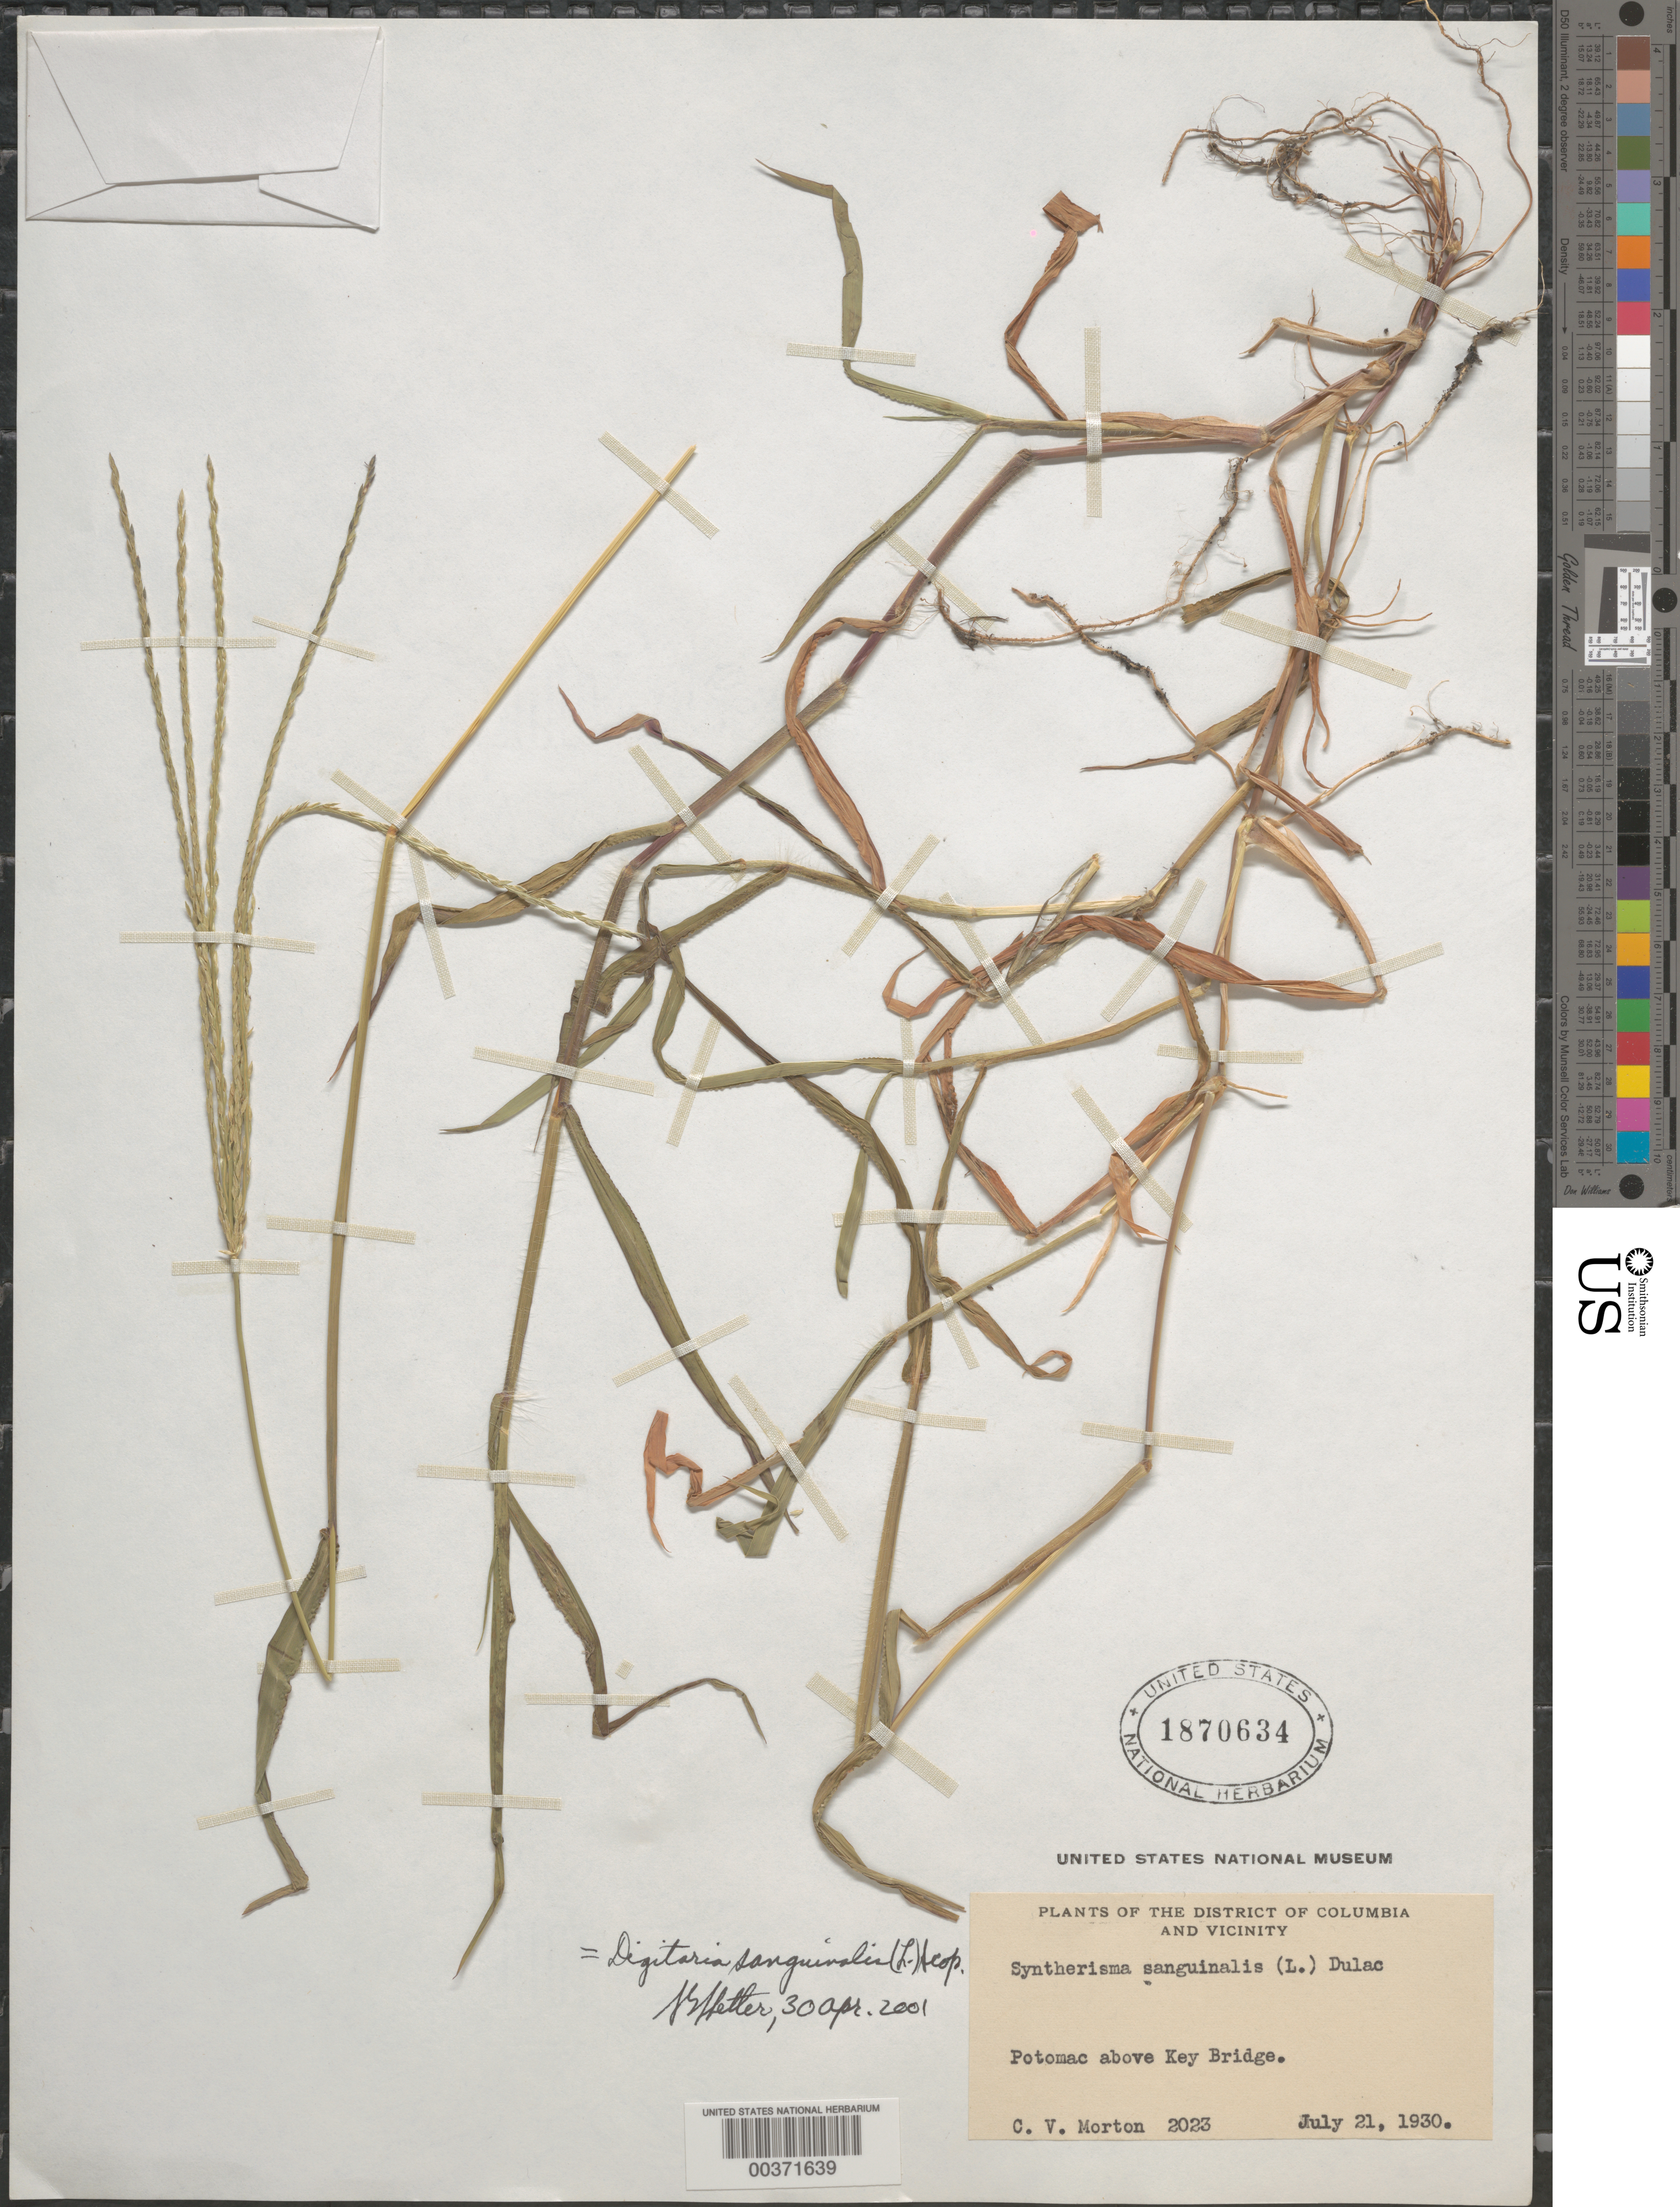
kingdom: Plantae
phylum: Tracheophyta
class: Liliopsida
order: Poales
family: Poaceae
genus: Digitaria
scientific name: Digitaria sanguinalis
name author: (L.) Scop.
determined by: Shetler, Stanwyn G., (US), NMNH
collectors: C. V. Morton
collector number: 2023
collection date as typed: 21 Jul 1930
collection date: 1930-07-21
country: United States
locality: Potomac River above Key Bridge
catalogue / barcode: US 1870634